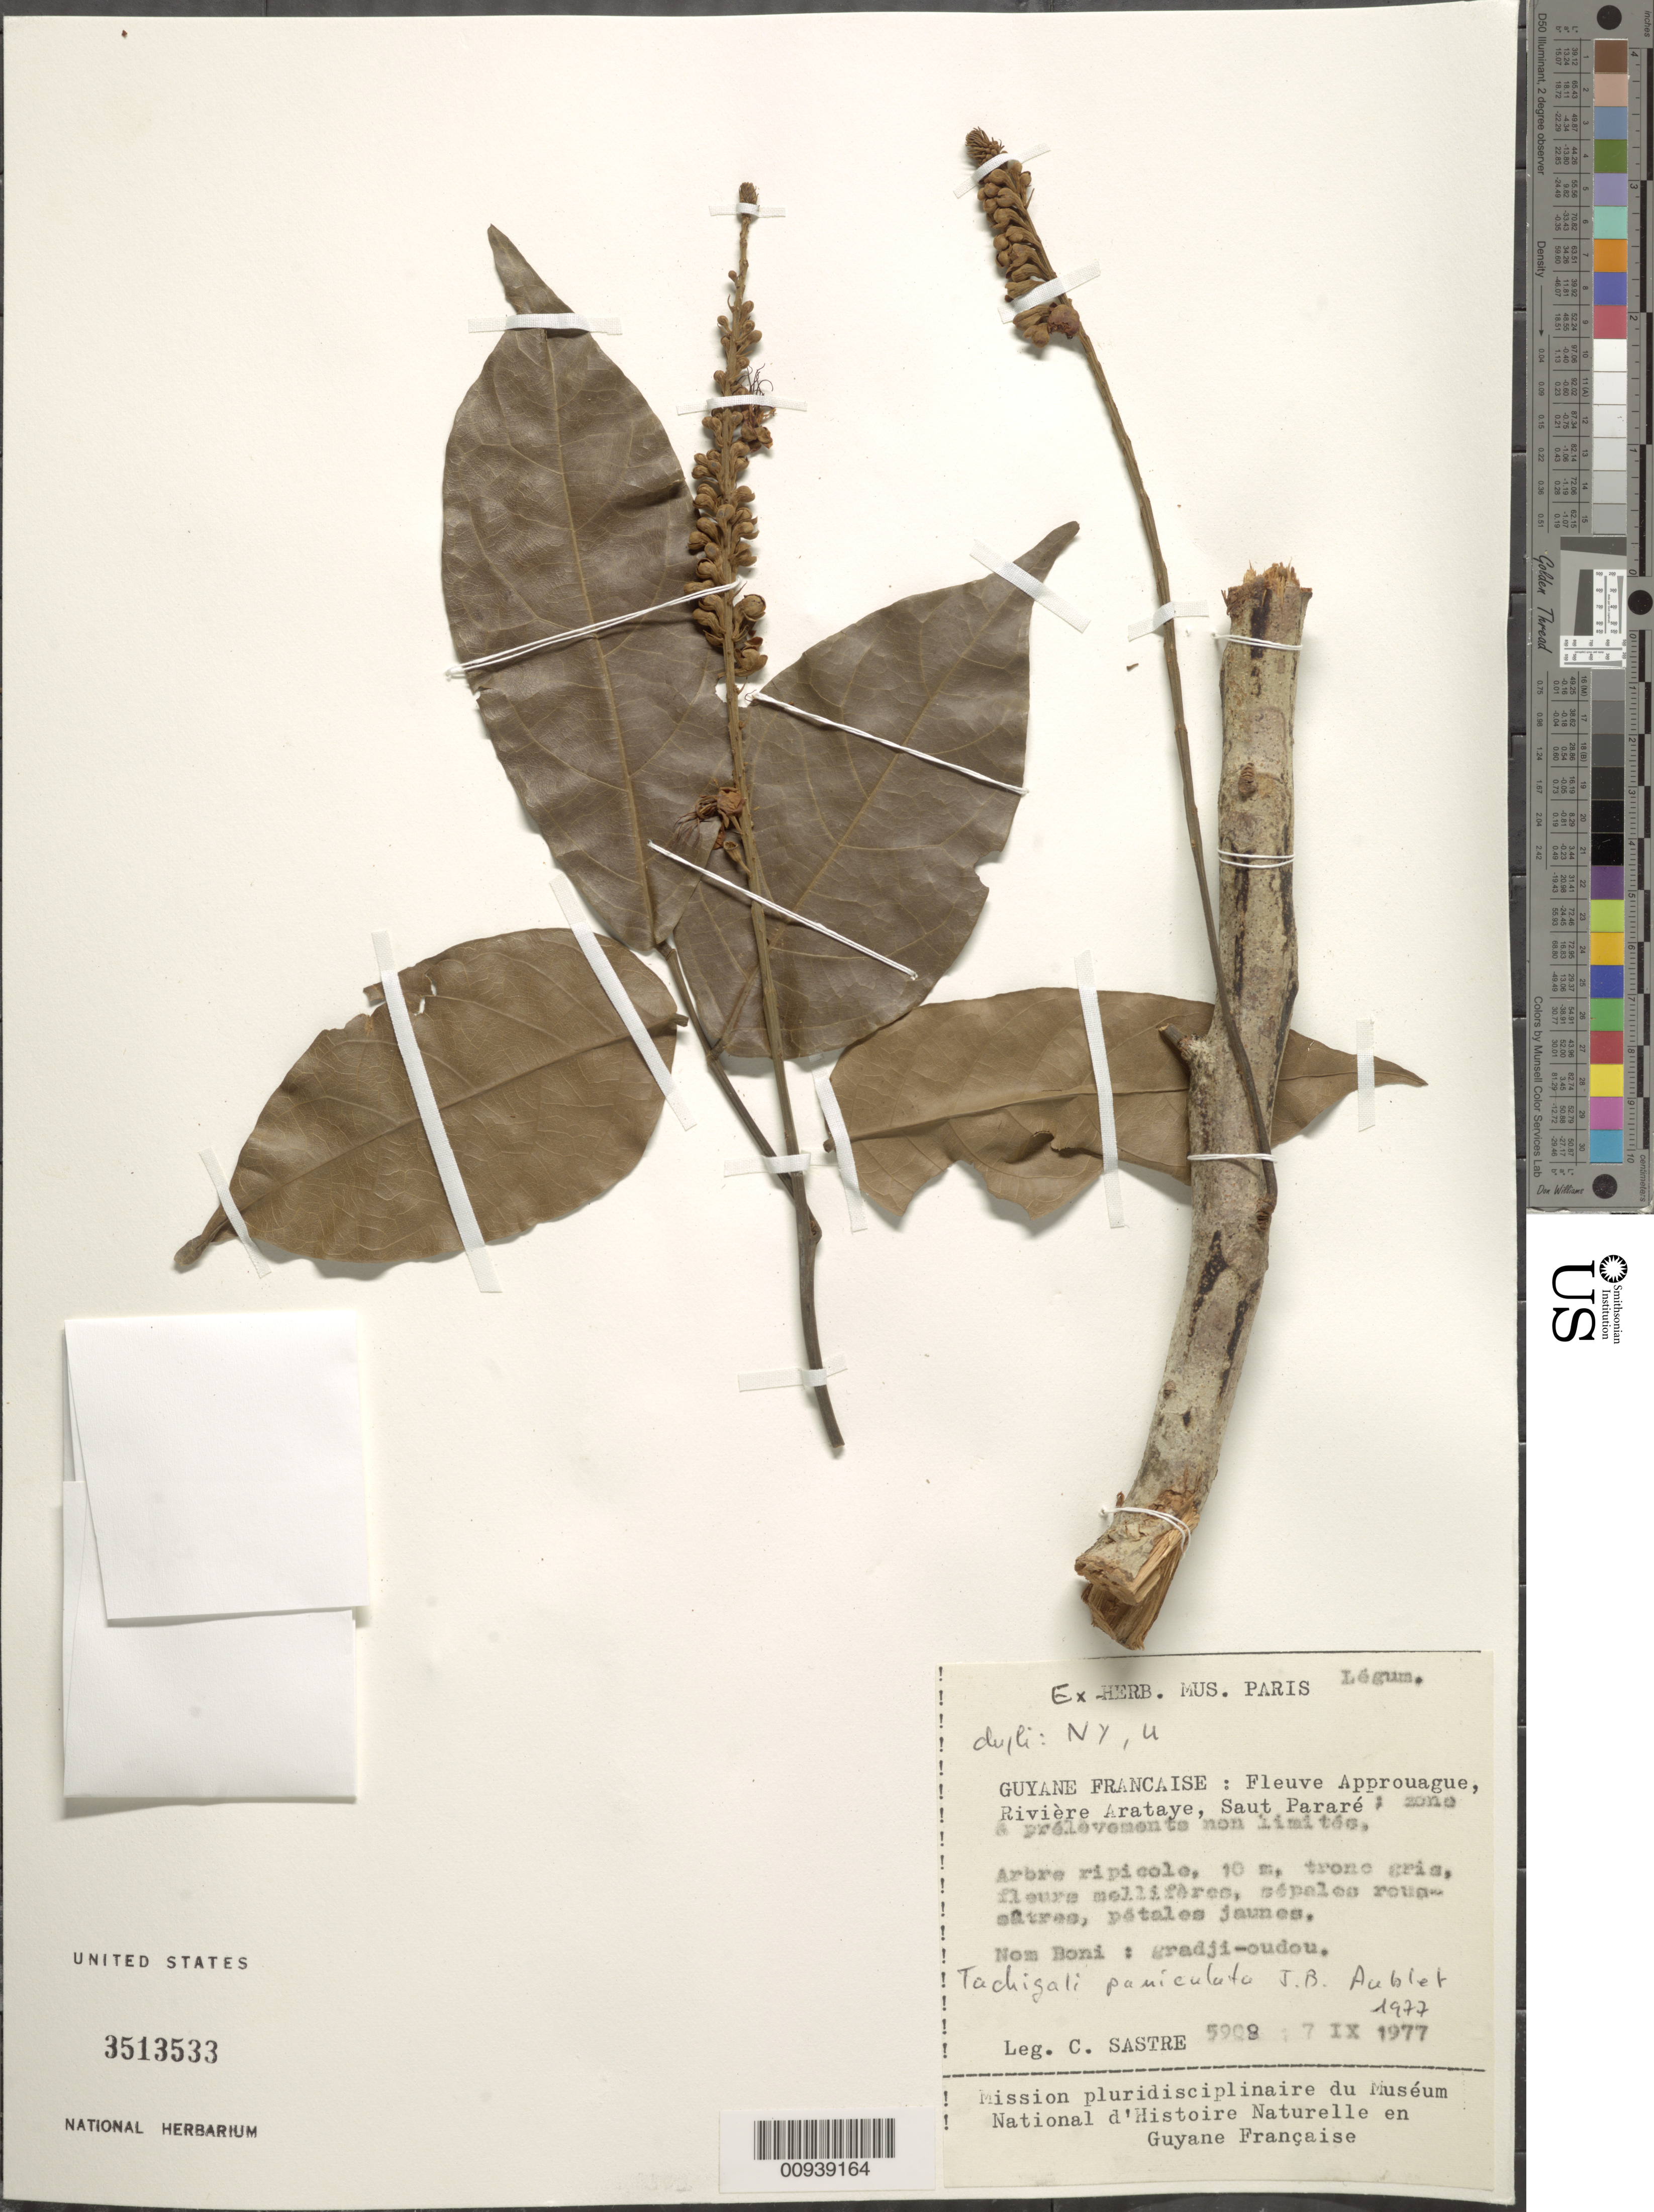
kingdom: Plantae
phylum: Tracheophyta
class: Magnoliopsida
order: Fabales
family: Fabaceae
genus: Tachigali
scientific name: Tachigali paniculata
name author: Aubl.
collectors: C. H. L. Sastre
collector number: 5908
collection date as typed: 7-Sep-77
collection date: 1977-09-07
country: French Guiana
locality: Saut Pararé, Rivière Arataye, Fleuve Approuague; zone a prevelemente non limitee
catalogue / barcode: US 3513533